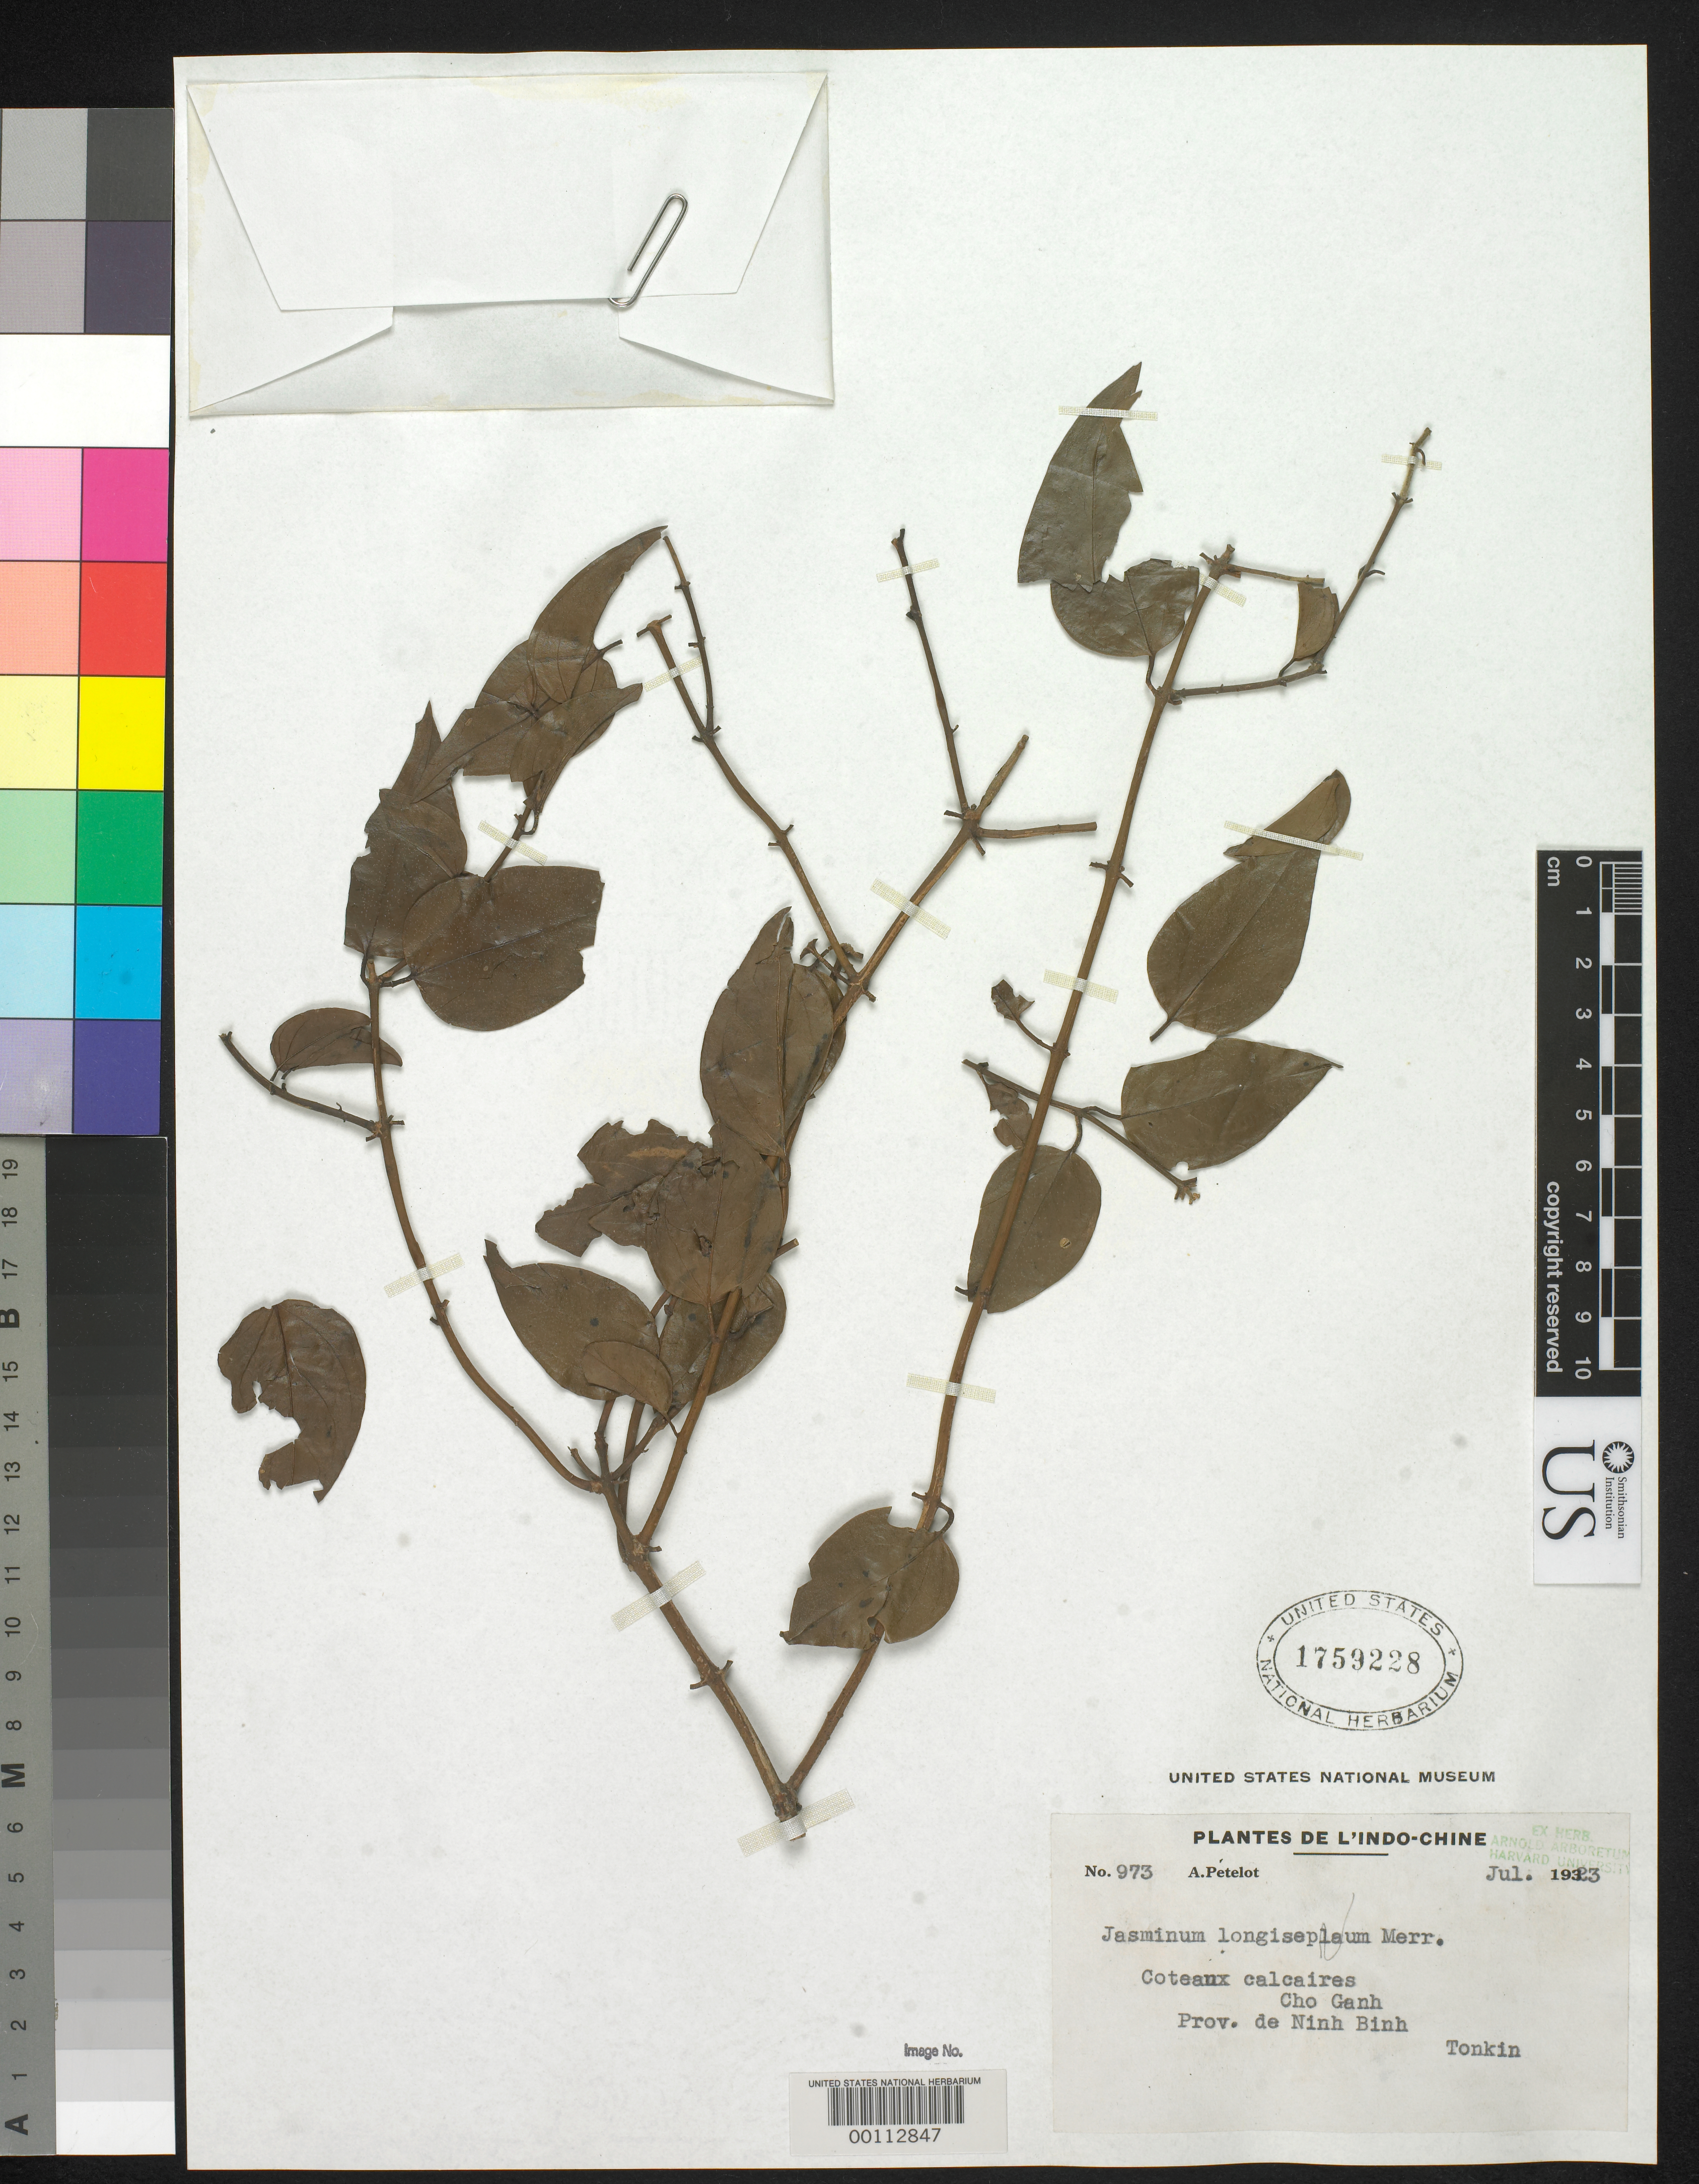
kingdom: Plantae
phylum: Tracheophyta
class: Magnoliopsida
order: Lamiales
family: Oleaceae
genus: Jasminum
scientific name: Jasminum longisepalum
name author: Merr.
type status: Isotype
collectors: P. A. Pételot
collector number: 973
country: Vietnam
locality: Tonkin.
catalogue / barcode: US 1759228